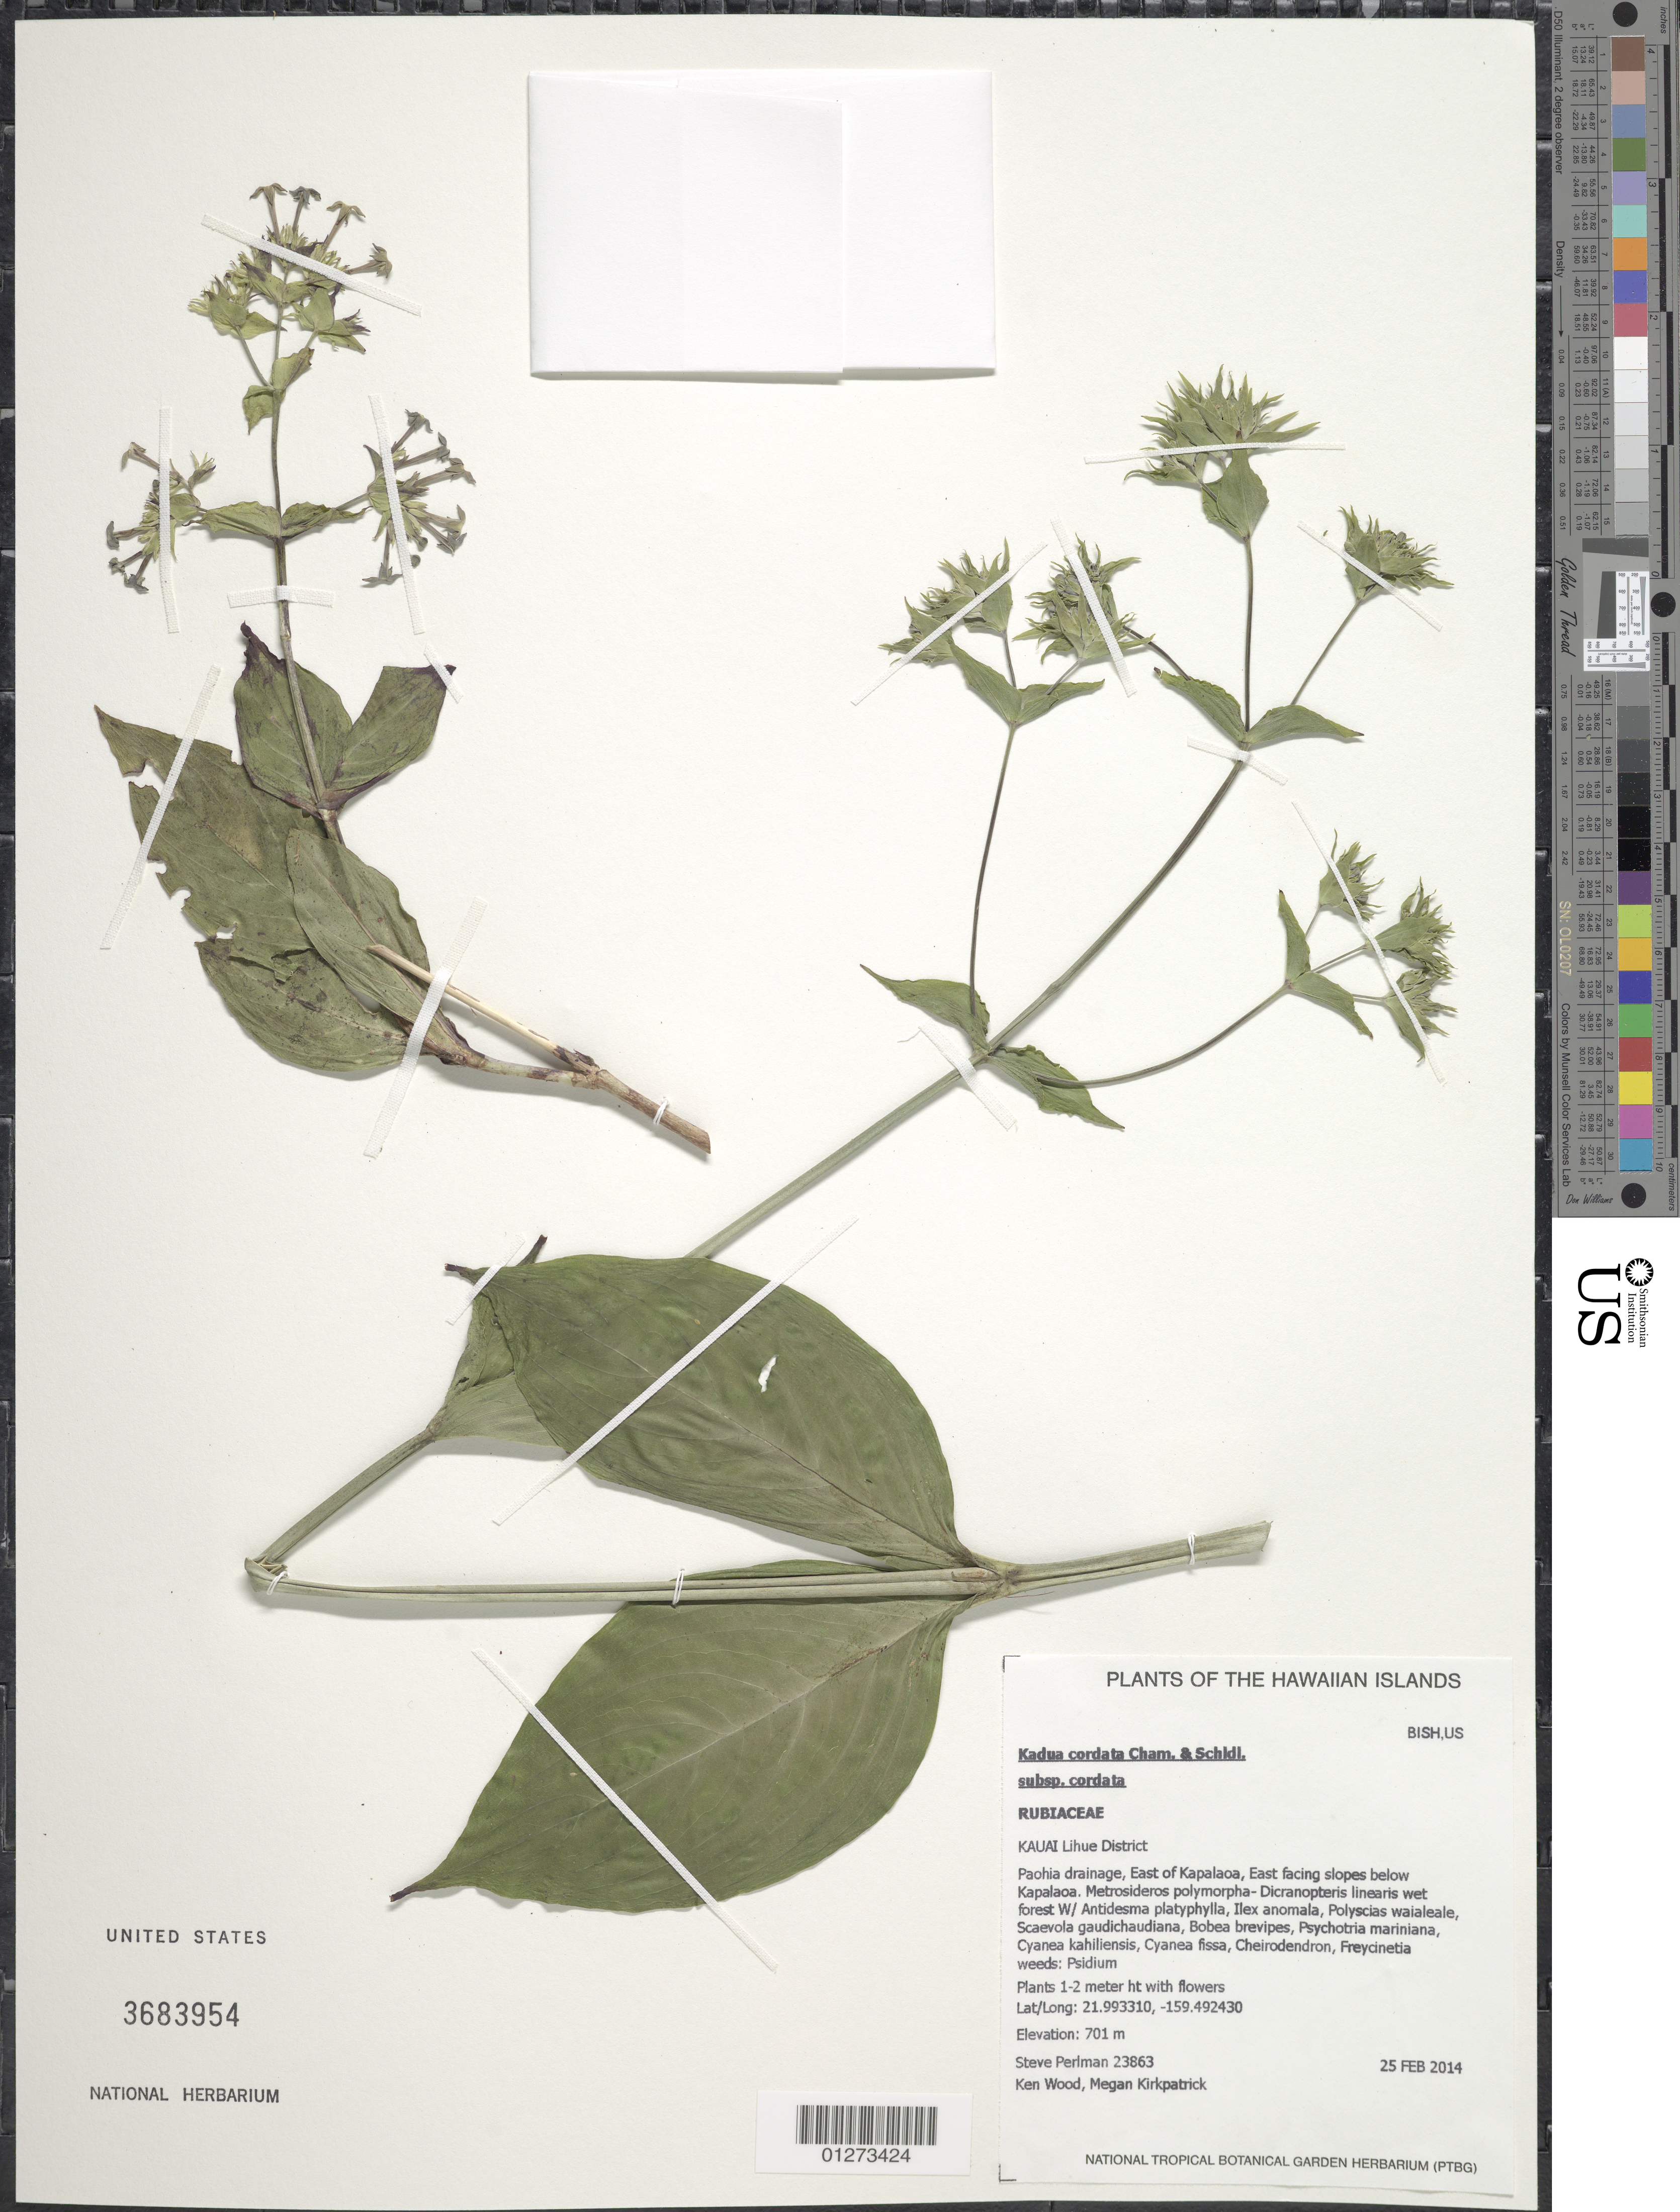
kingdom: Plantae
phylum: Tracheophyta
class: Magnoliopsida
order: Gentianales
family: Rubiaceae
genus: Kadua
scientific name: Kadua cordata subsp. cordata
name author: Cham. & Schltdl.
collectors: S. P. Perlman, K. R. Wood & M. Kirkpatrick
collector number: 23863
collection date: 2014-02-25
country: United States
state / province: Hawaii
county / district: Kauai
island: Kaua'i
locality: Lihue District, Paohia drainage, East of Kapalaoa, east facing slopes below Kapalaoa.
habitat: Wet forest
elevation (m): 701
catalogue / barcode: US 3683954